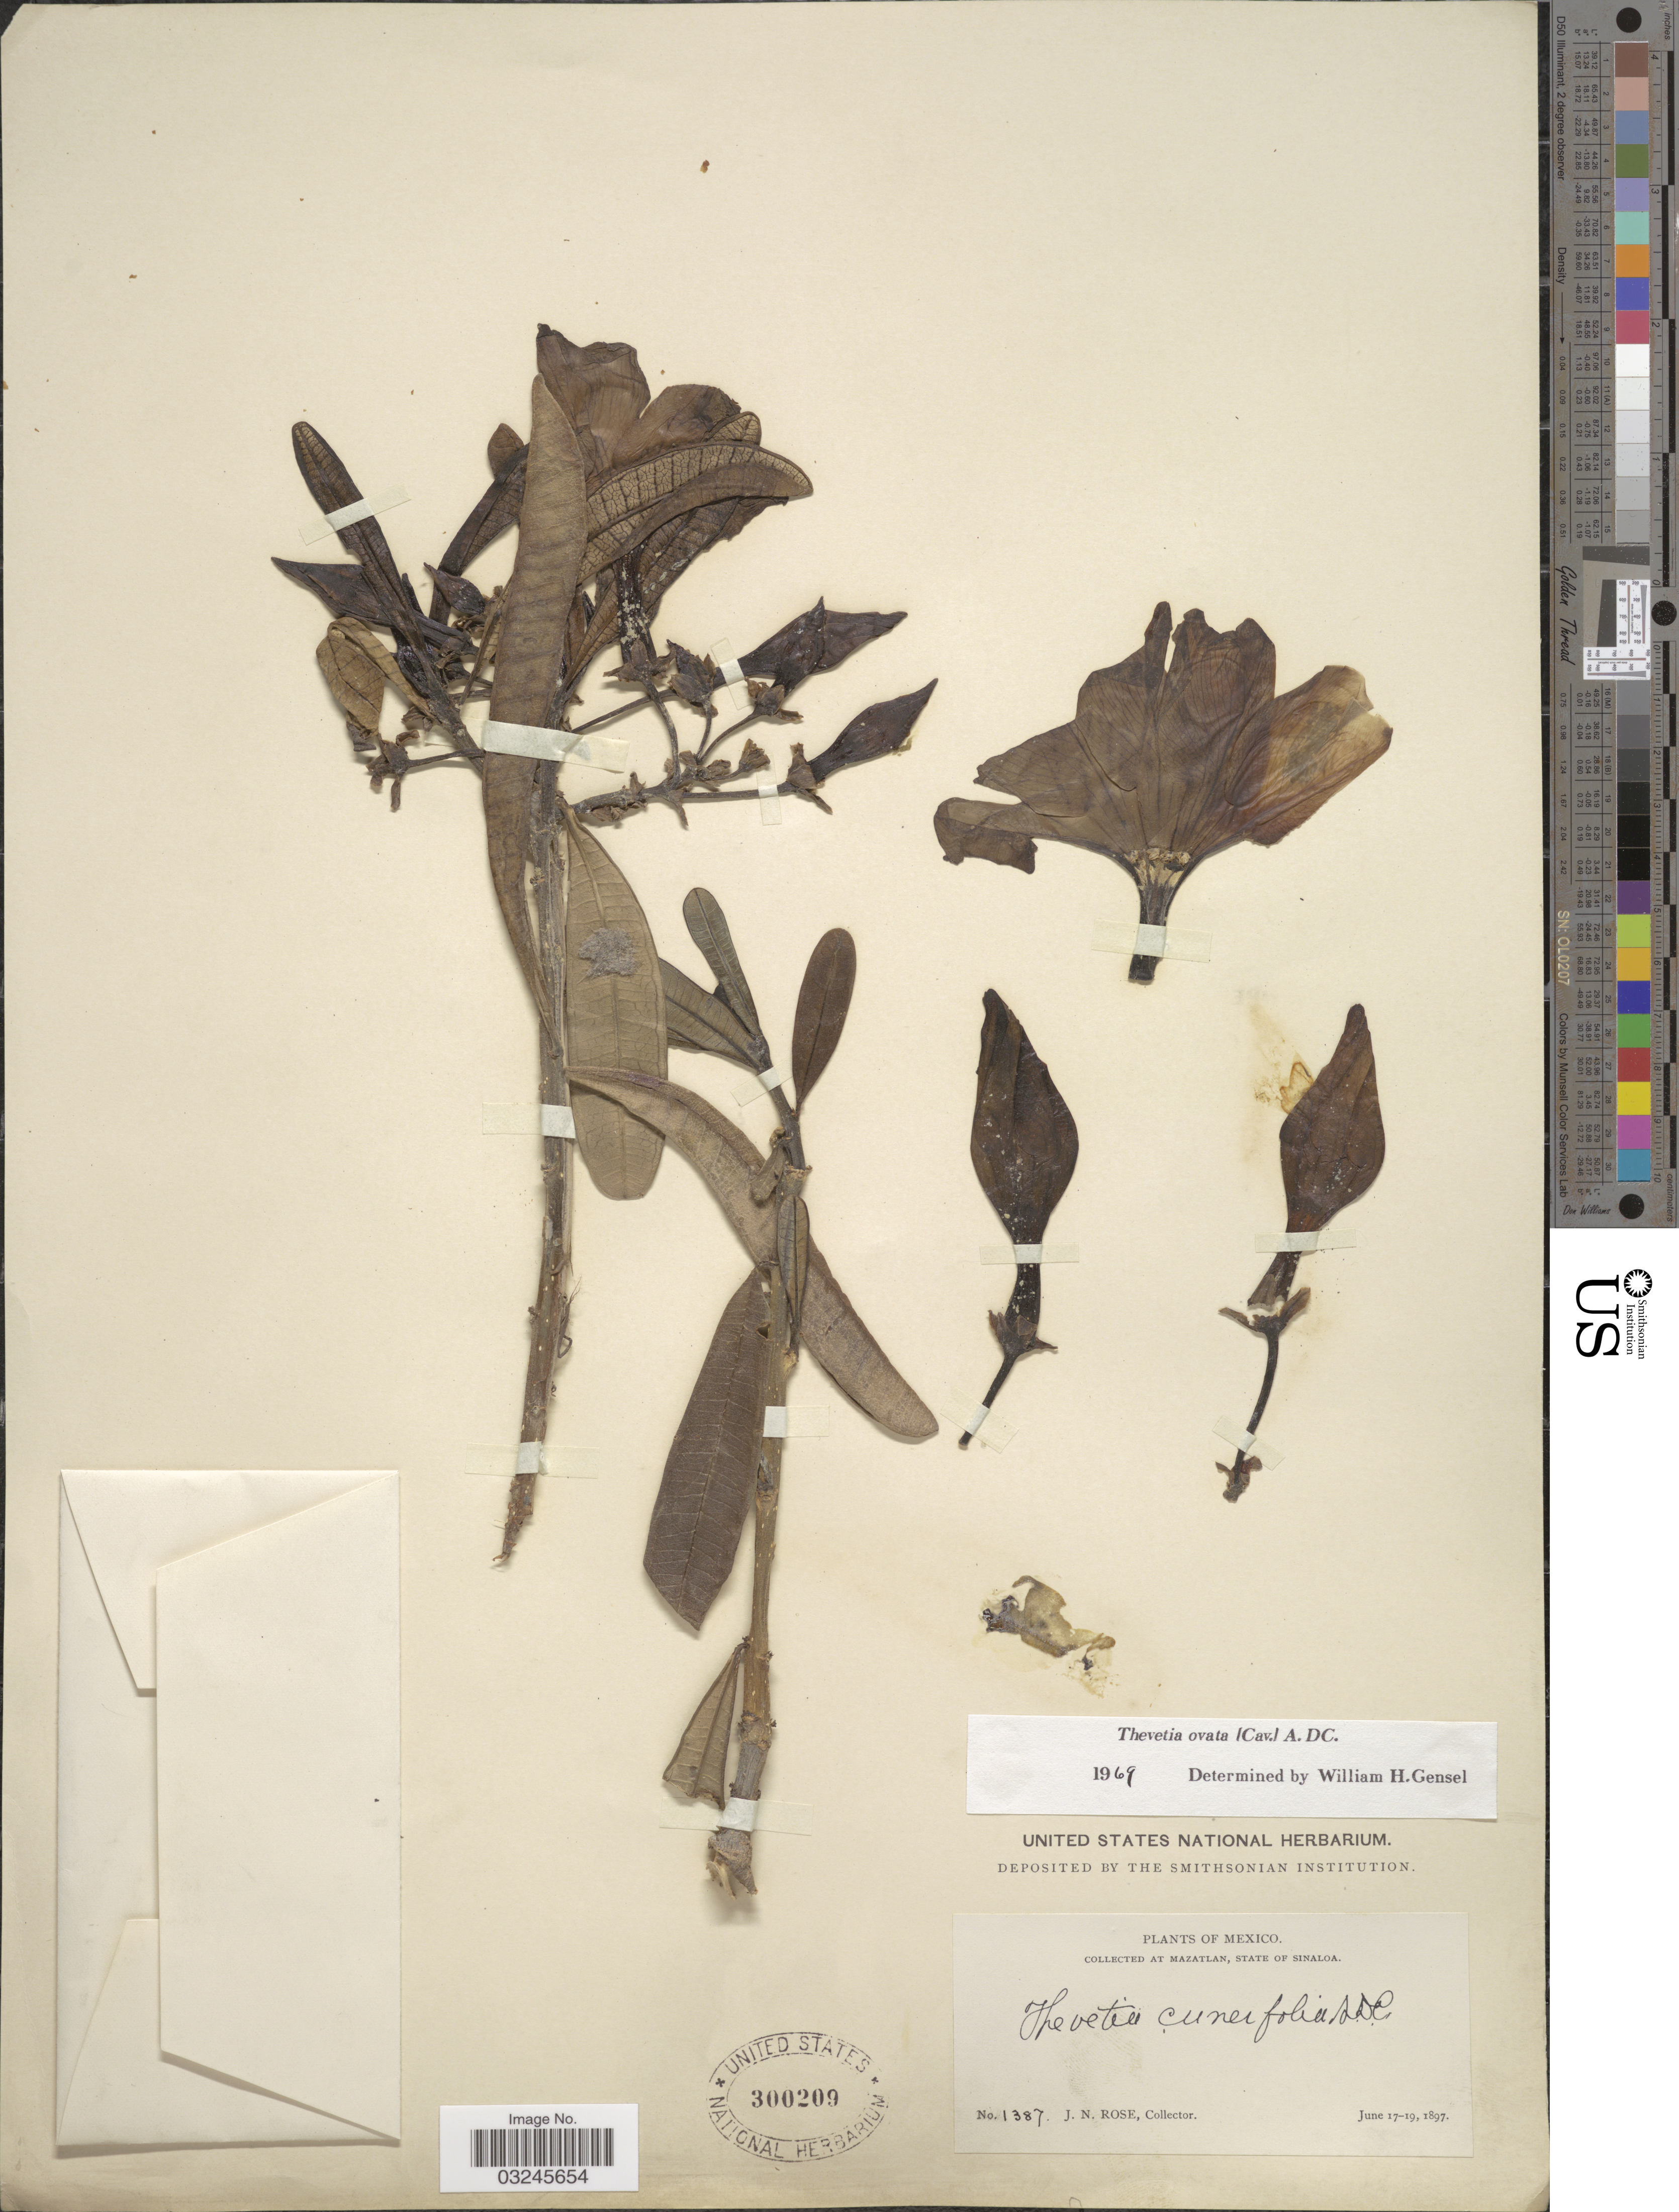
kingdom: Plantae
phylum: Tracheophyta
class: Magnoliopsida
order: Gentianales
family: Apocynaceae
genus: Thevetia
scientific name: Thevetia ovata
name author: (Cav.) A. DC.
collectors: J. N. Rose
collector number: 1387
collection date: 1897-06-17/1897-06-19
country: Mexico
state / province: Sinaloa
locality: At Mazatlan, State of Sinaloa.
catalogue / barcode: US 300209